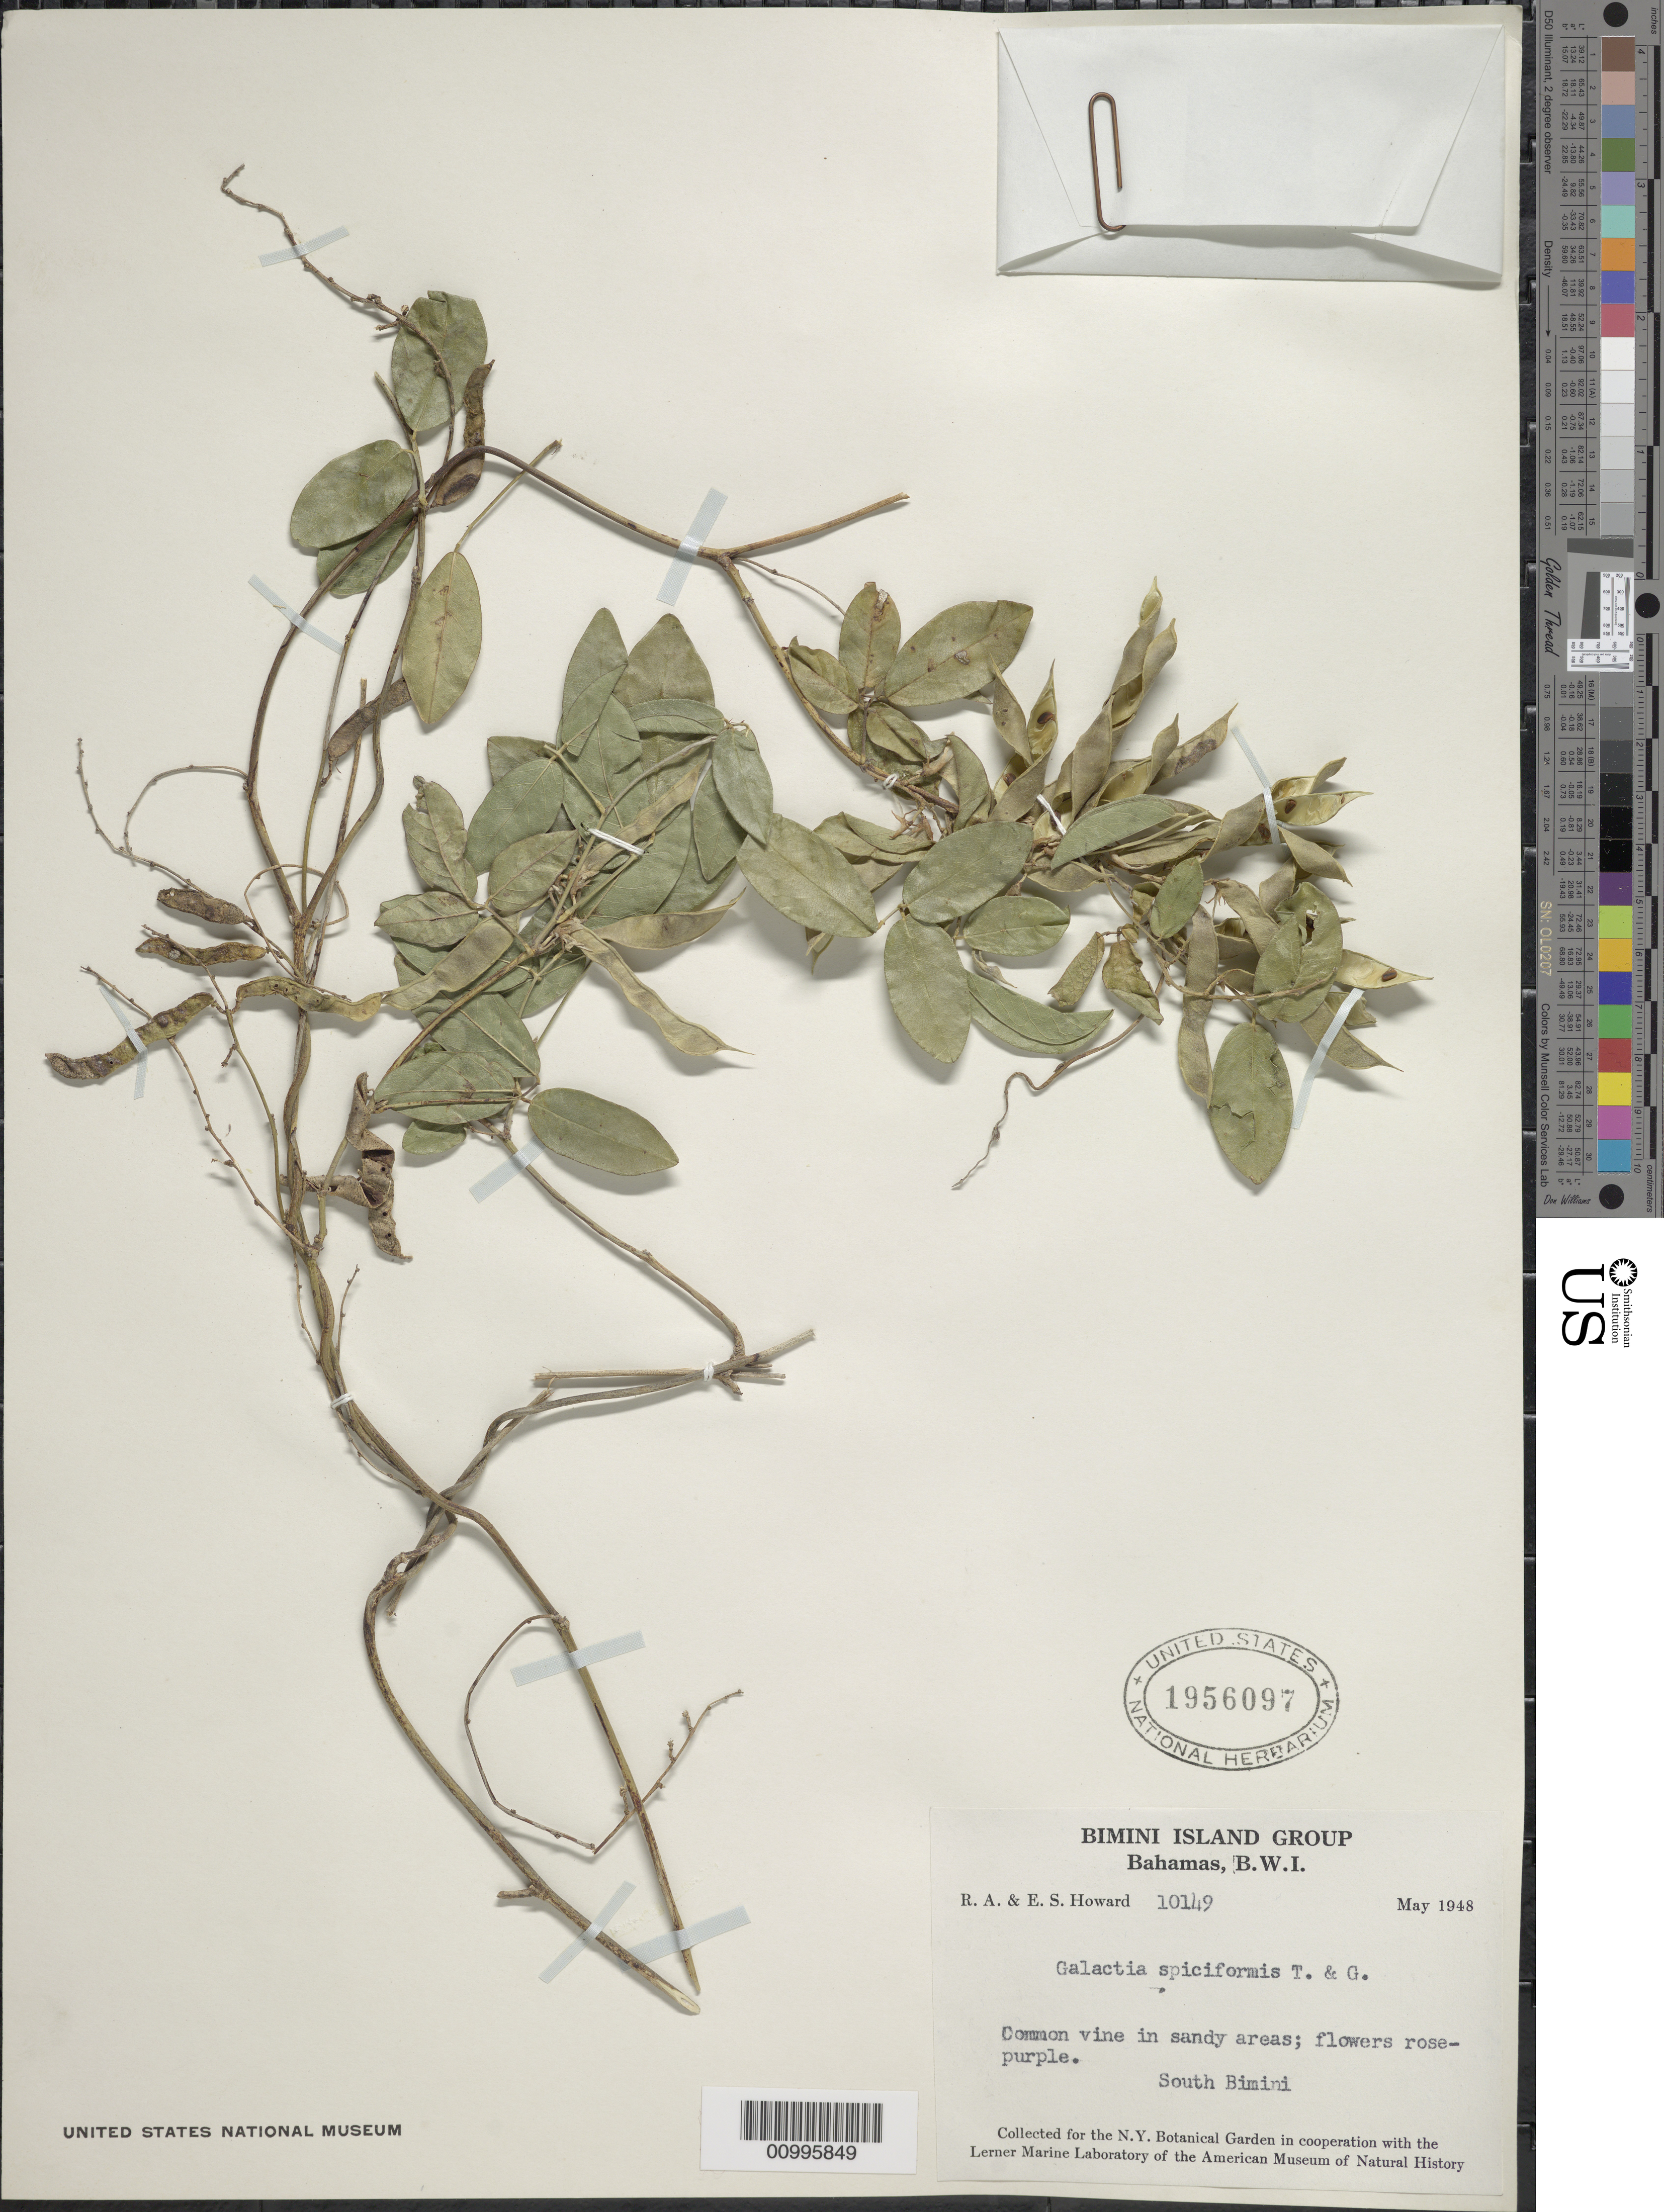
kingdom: Plantae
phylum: Tracheophyta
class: Magnoliopsida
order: Fabales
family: Fabaceae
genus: Galactia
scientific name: Galactia spiciformis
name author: Torr. & A. Gray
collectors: E. S. Howard & R. A. Howard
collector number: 10149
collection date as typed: May 1948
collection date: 1948-05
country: Bahamas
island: South Bimini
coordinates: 0 N, 0 E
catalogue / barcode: US 1956097